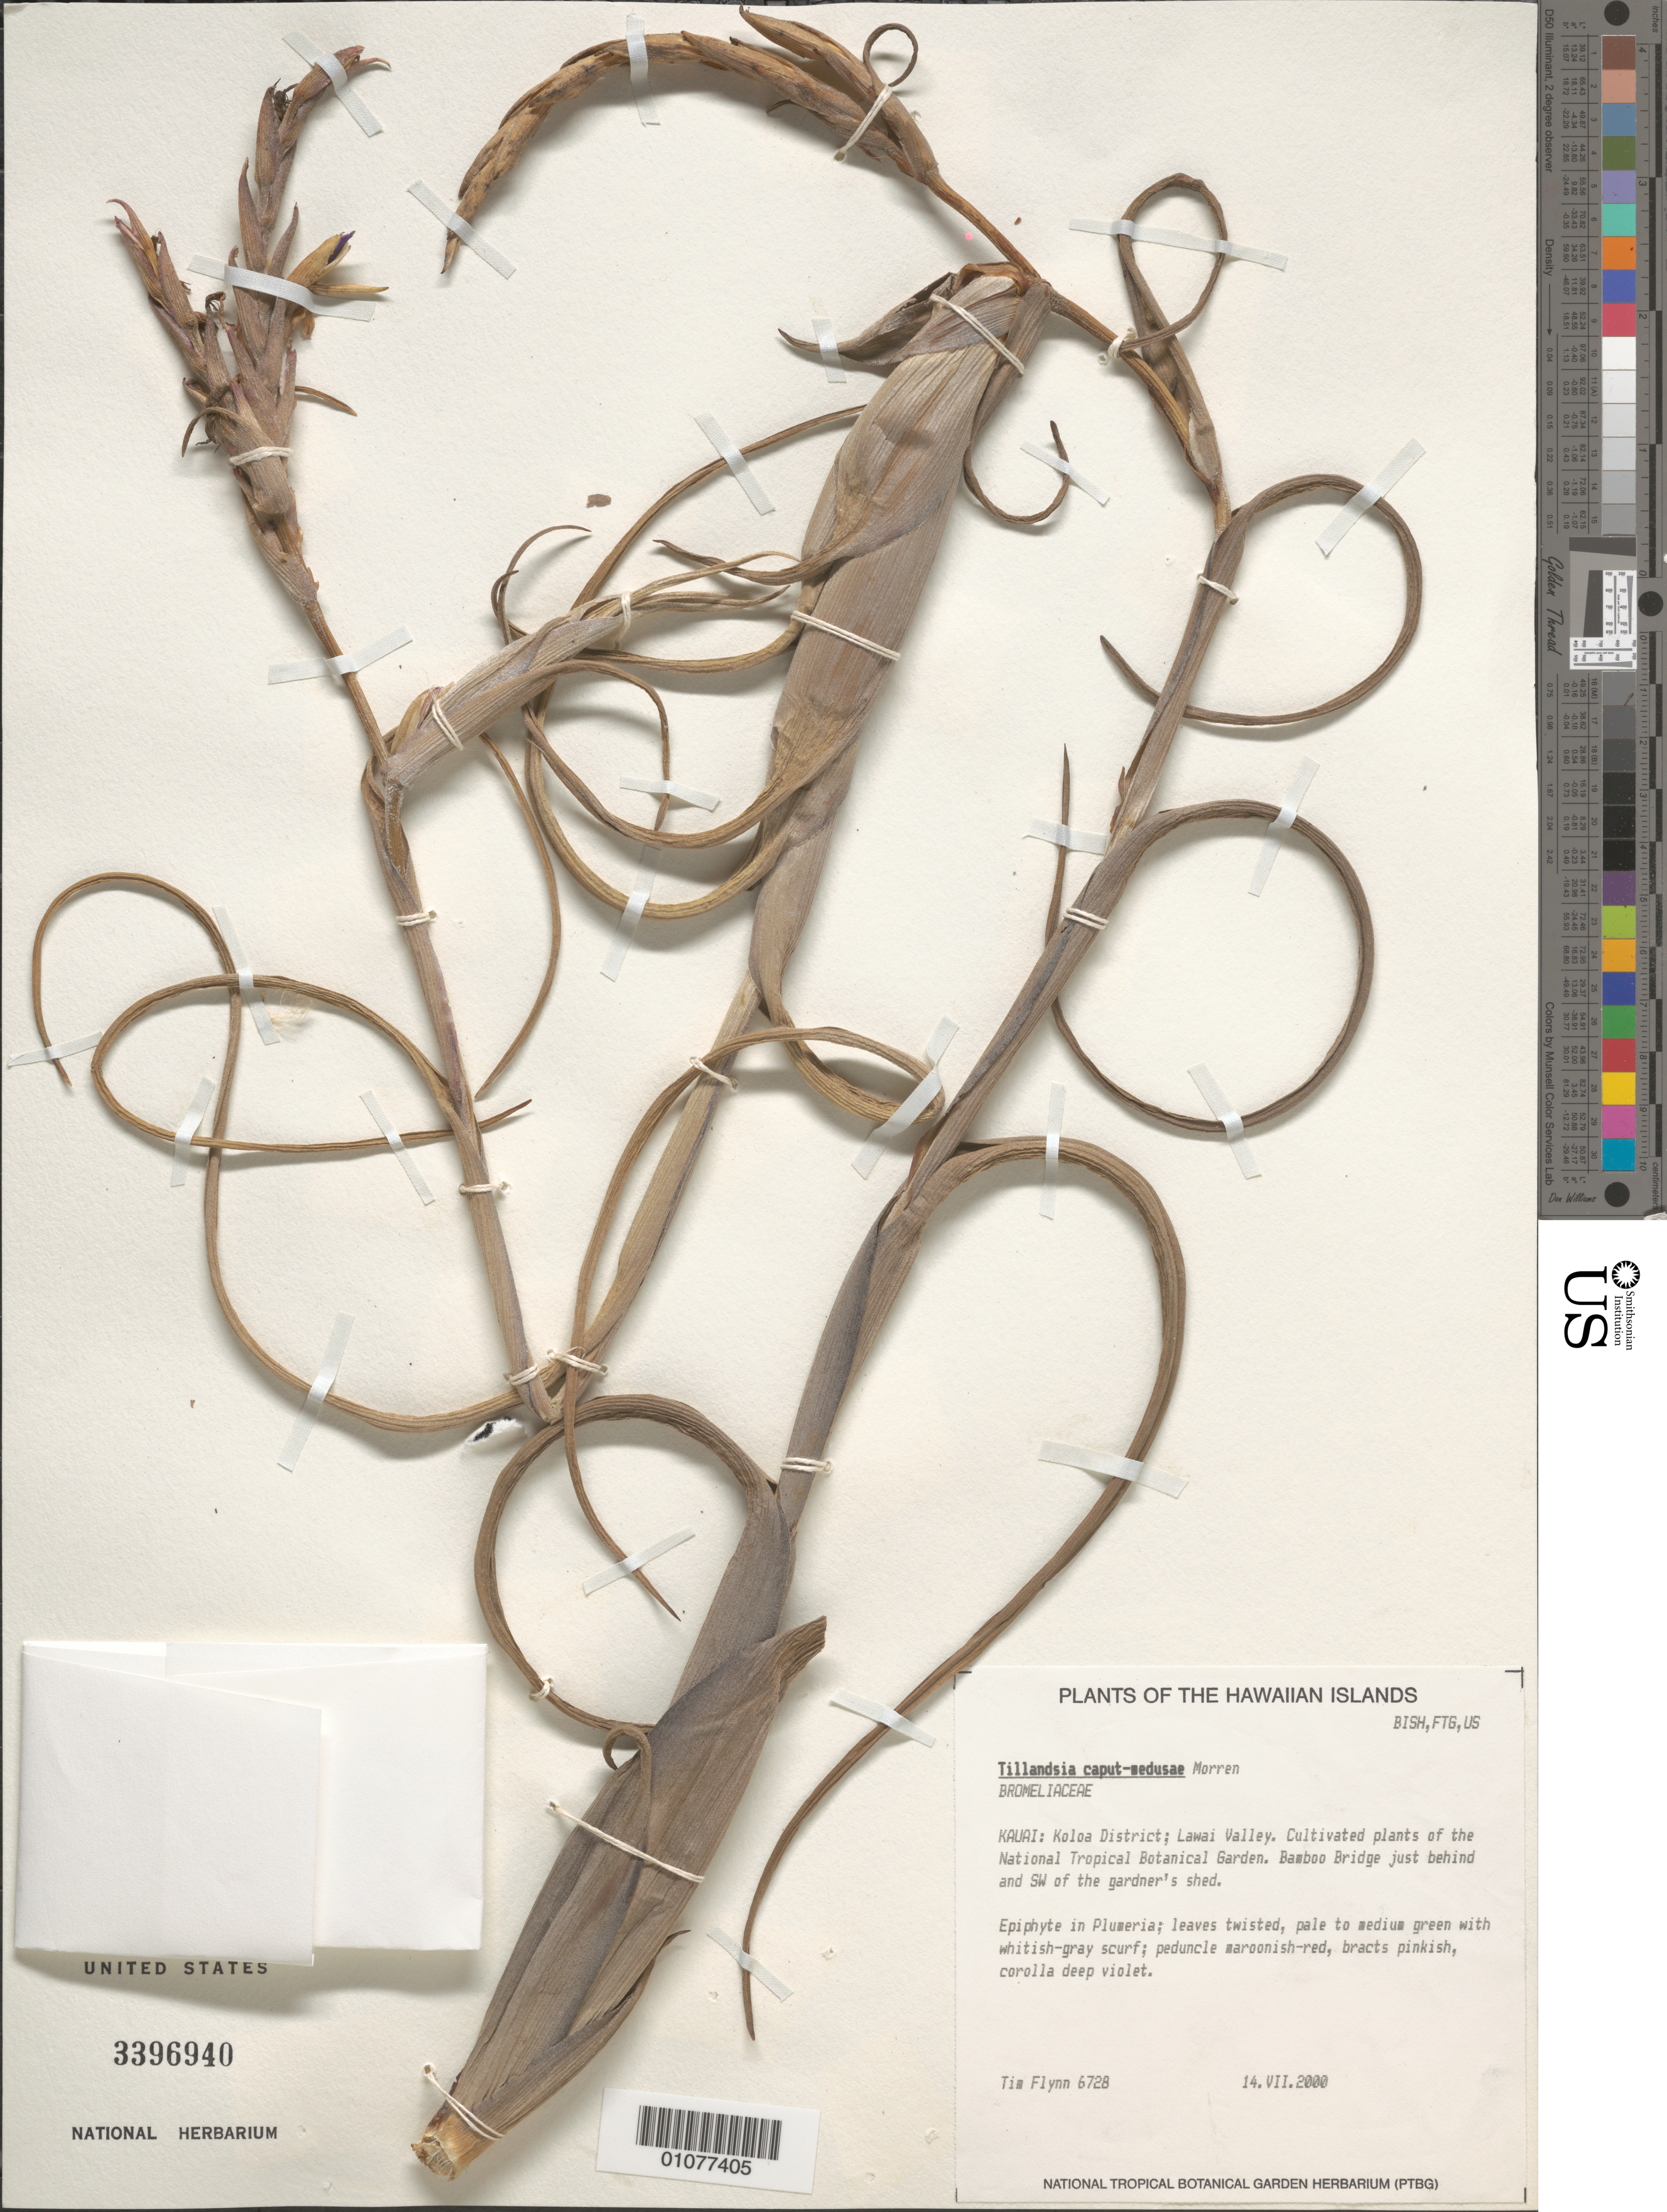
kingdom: Plantae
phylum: Tracheophyta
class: Liliopsida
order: Poales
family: Bromeliaceae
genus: Tillandsia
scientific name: Tillandsia caput-medusae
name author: É. Morren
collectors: T. W. Flynn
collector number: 6728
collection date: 2000-07-14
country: United States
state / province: Hawaii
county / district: Kauai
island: Kaua'i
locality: Koloa District, Lawai Valley, cultivated plants of the National Tropical Botanical Garden, Bamboo Bridge just behind and SW of the gardner's shed.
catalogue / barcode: US 3396940